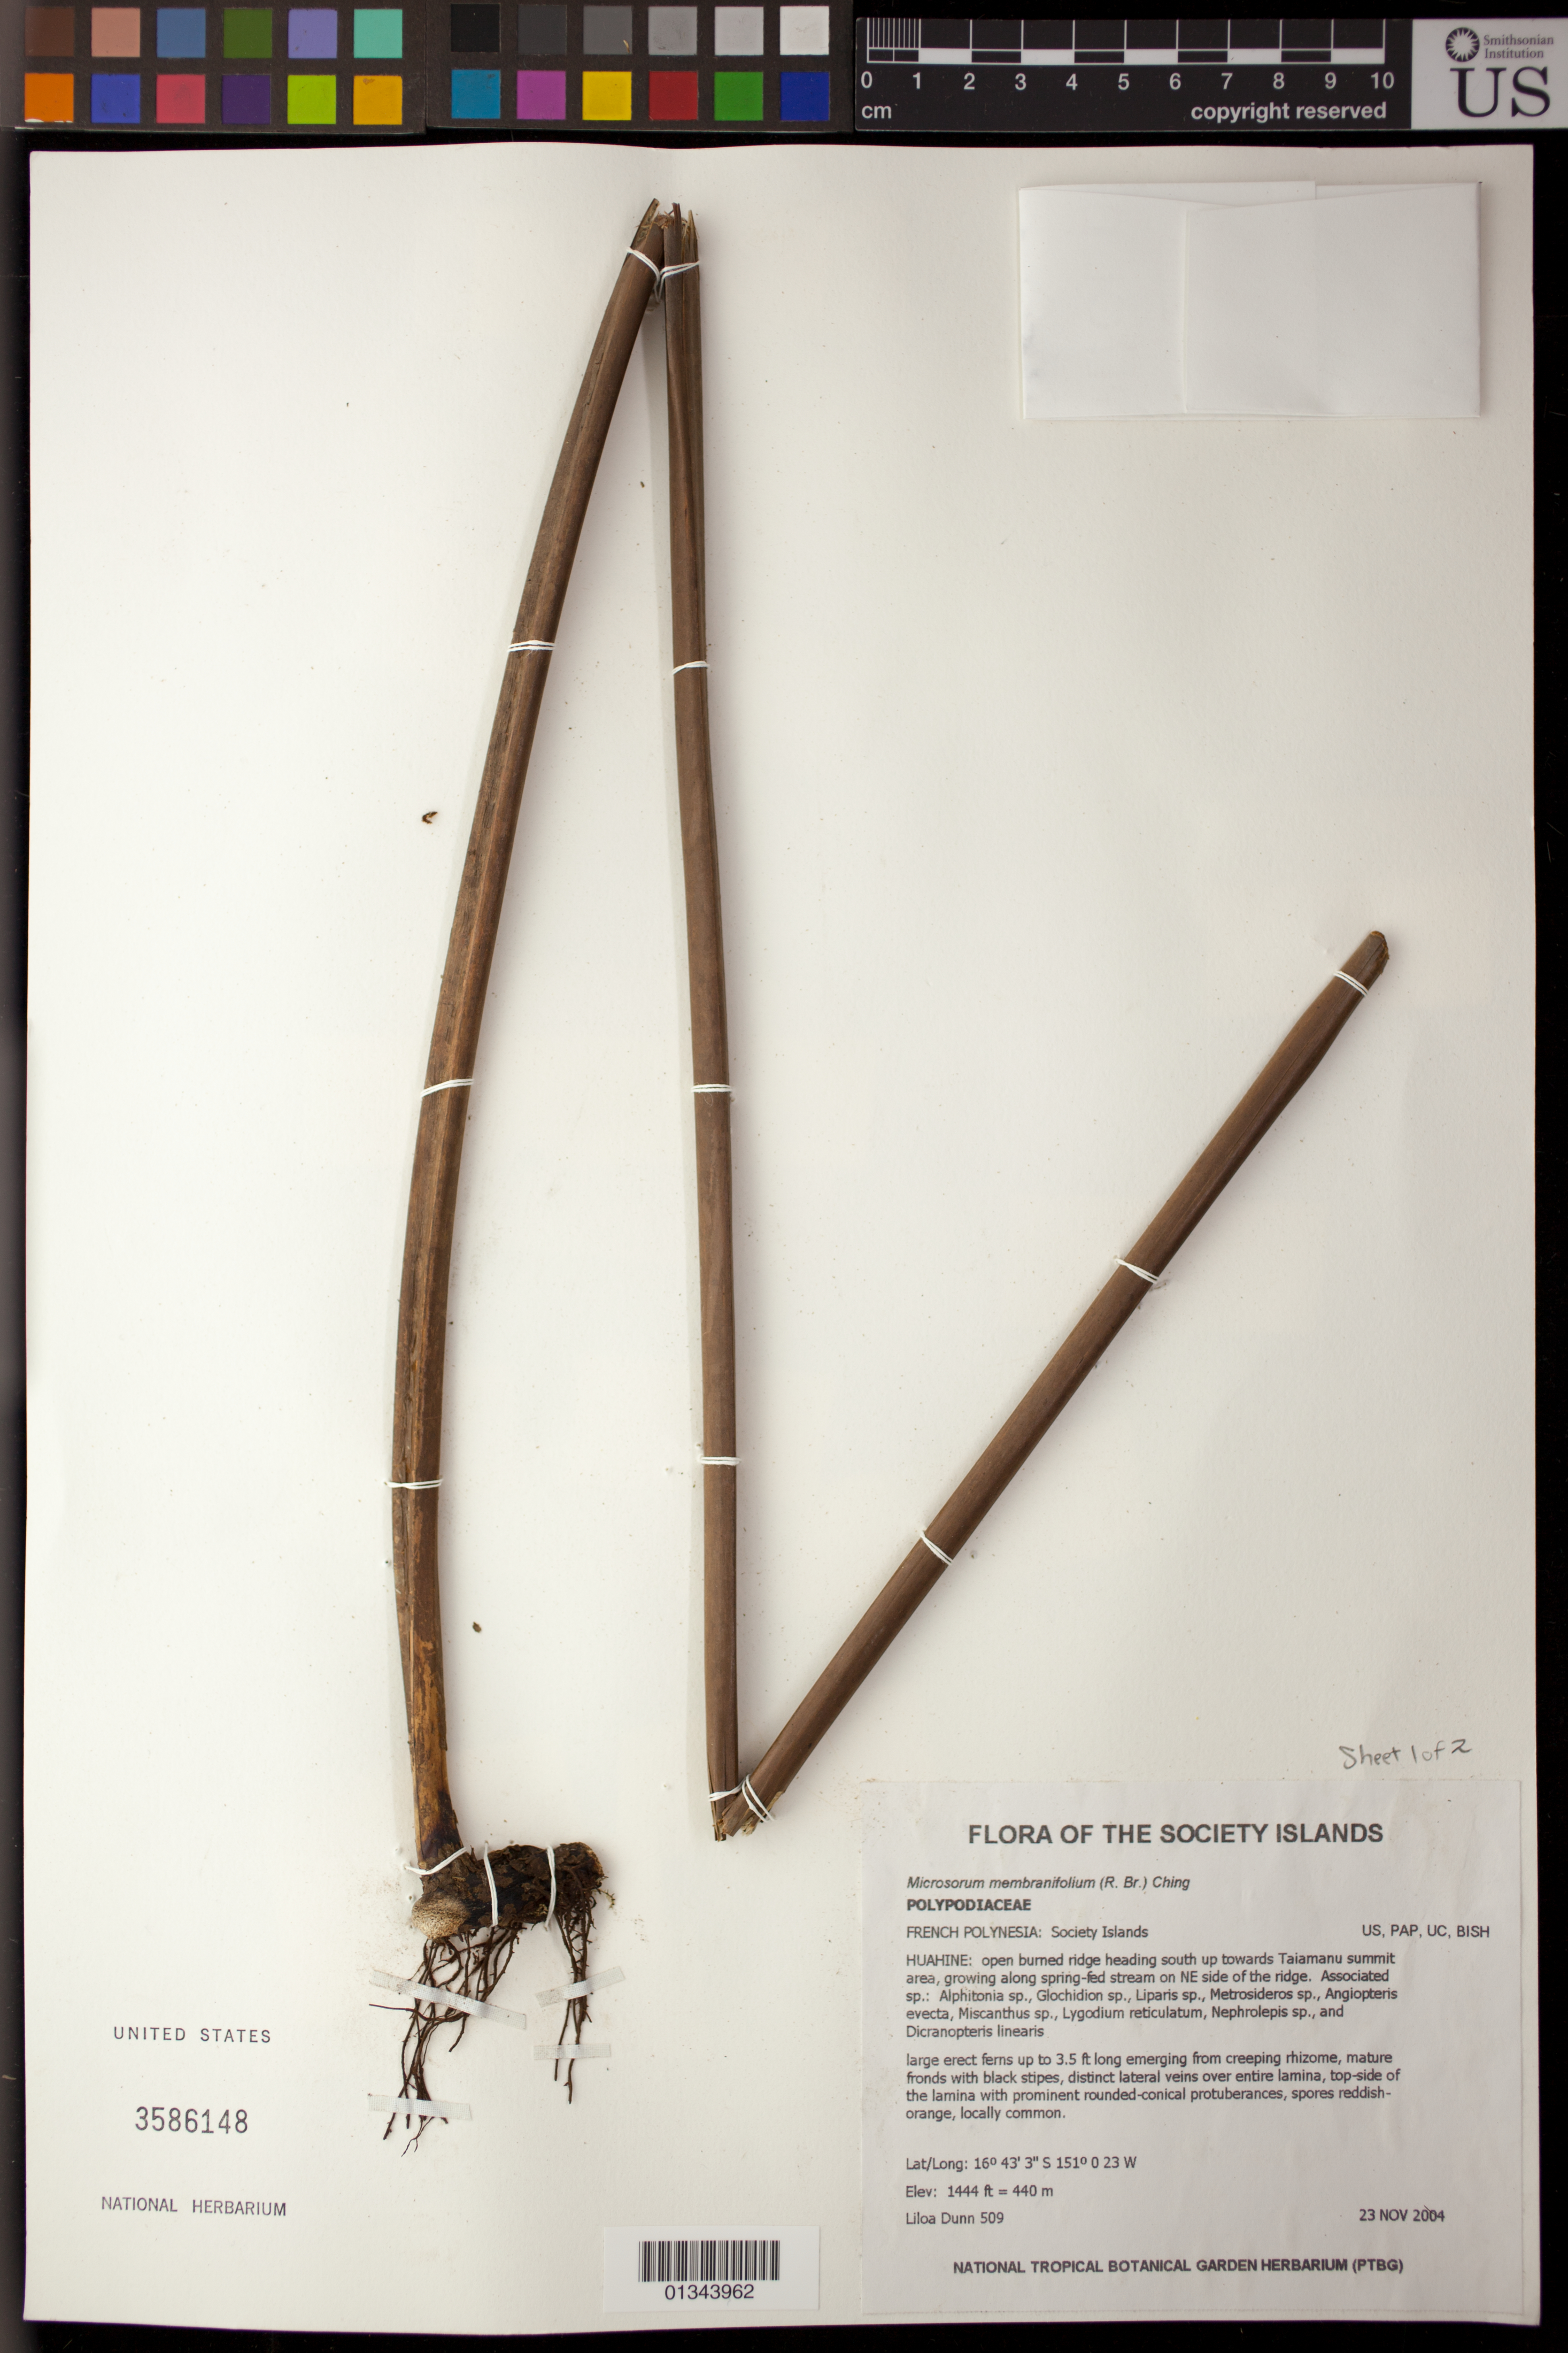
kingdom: Plantae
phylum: Tracheophyta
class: Polypodiopsida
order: Polypodiales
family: Polypodiaceae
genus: Microsorum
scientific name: Microsorum membranifolium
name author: (R. Br.) Ching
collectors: L. Dunn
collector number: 509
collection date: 2004-11-23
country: French Polynesia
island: Huahine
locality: Huahine, open burned ridge heading south up towards Taiamanu summit area on NE side of the ridge.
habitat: Along spring-fed stream.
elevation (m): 440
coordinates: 16 46 3 S, 151 0 23 W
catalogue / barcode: US 3586148